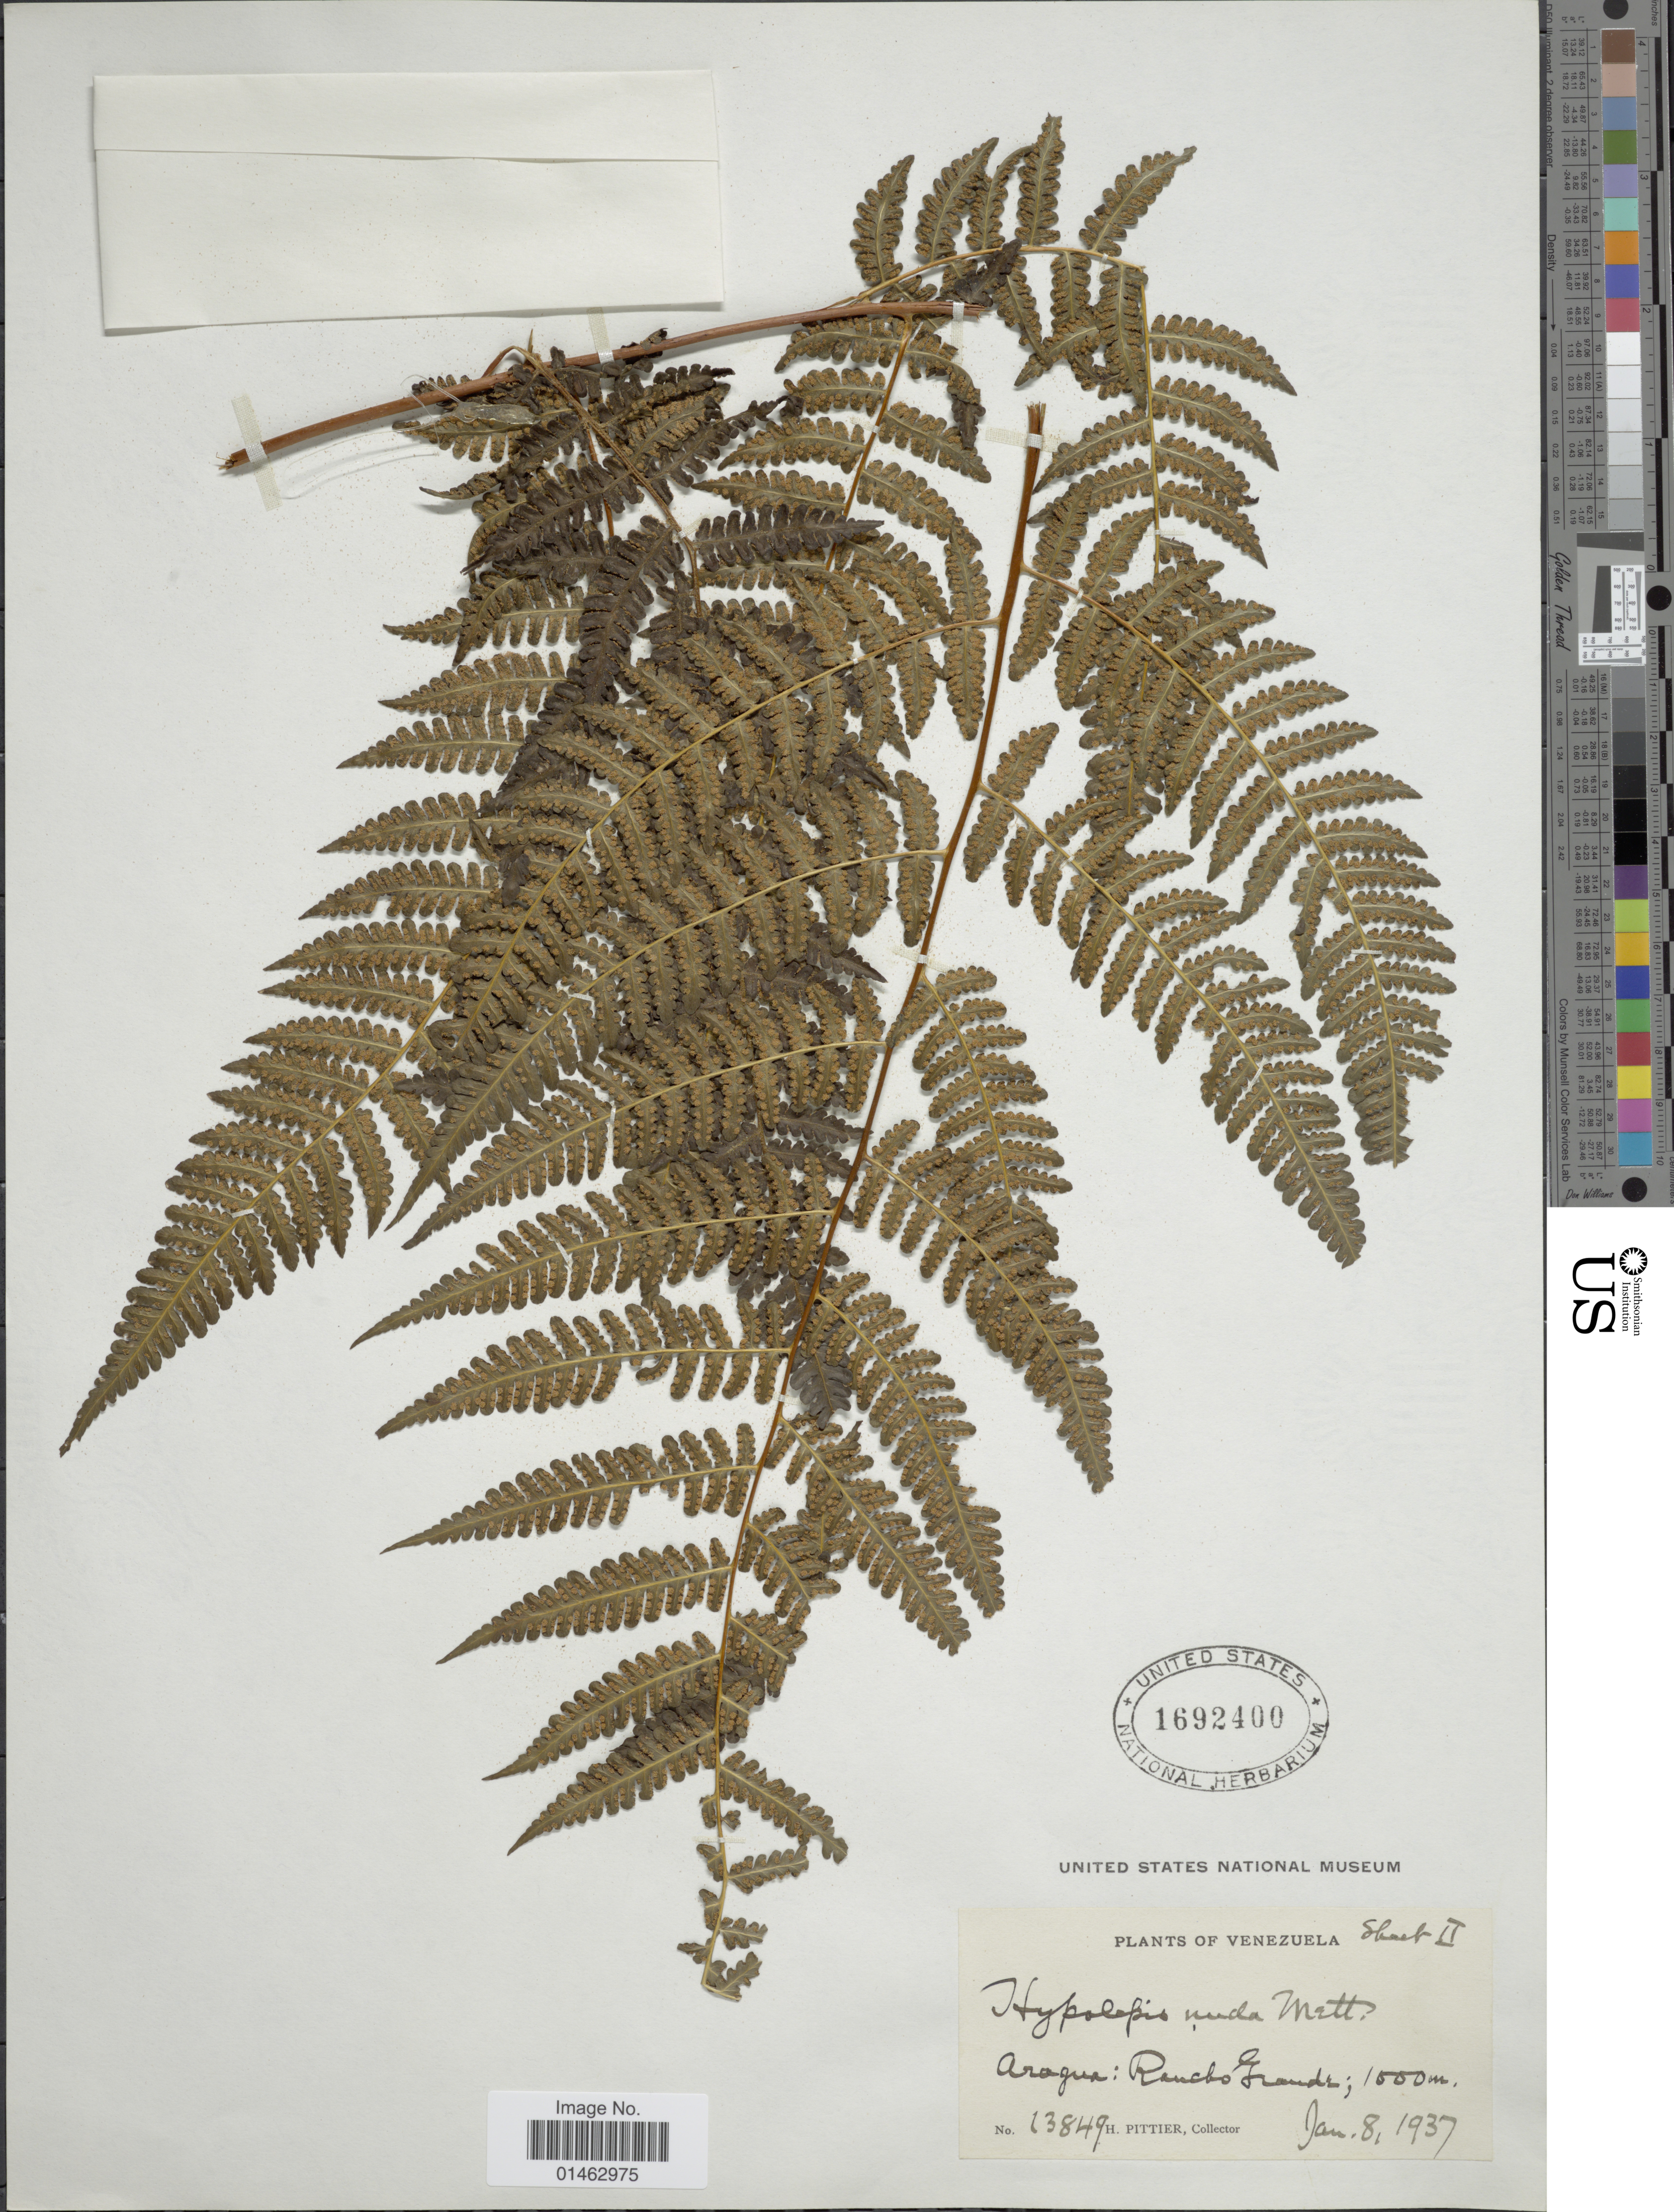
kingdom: Plantae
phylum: Tracheophyta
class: Polypodiopsida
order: Polypodiales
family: Dennstaedtiaceae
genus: Hypolepis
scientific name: Hypolepis nuda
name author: Mett. ex Kuhn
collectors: H. F. Pittier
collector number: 13849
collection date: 1937-01-08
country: Venezuela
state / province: Aragua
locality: Rancho Grande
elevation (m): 1000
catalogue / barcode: US 1692400